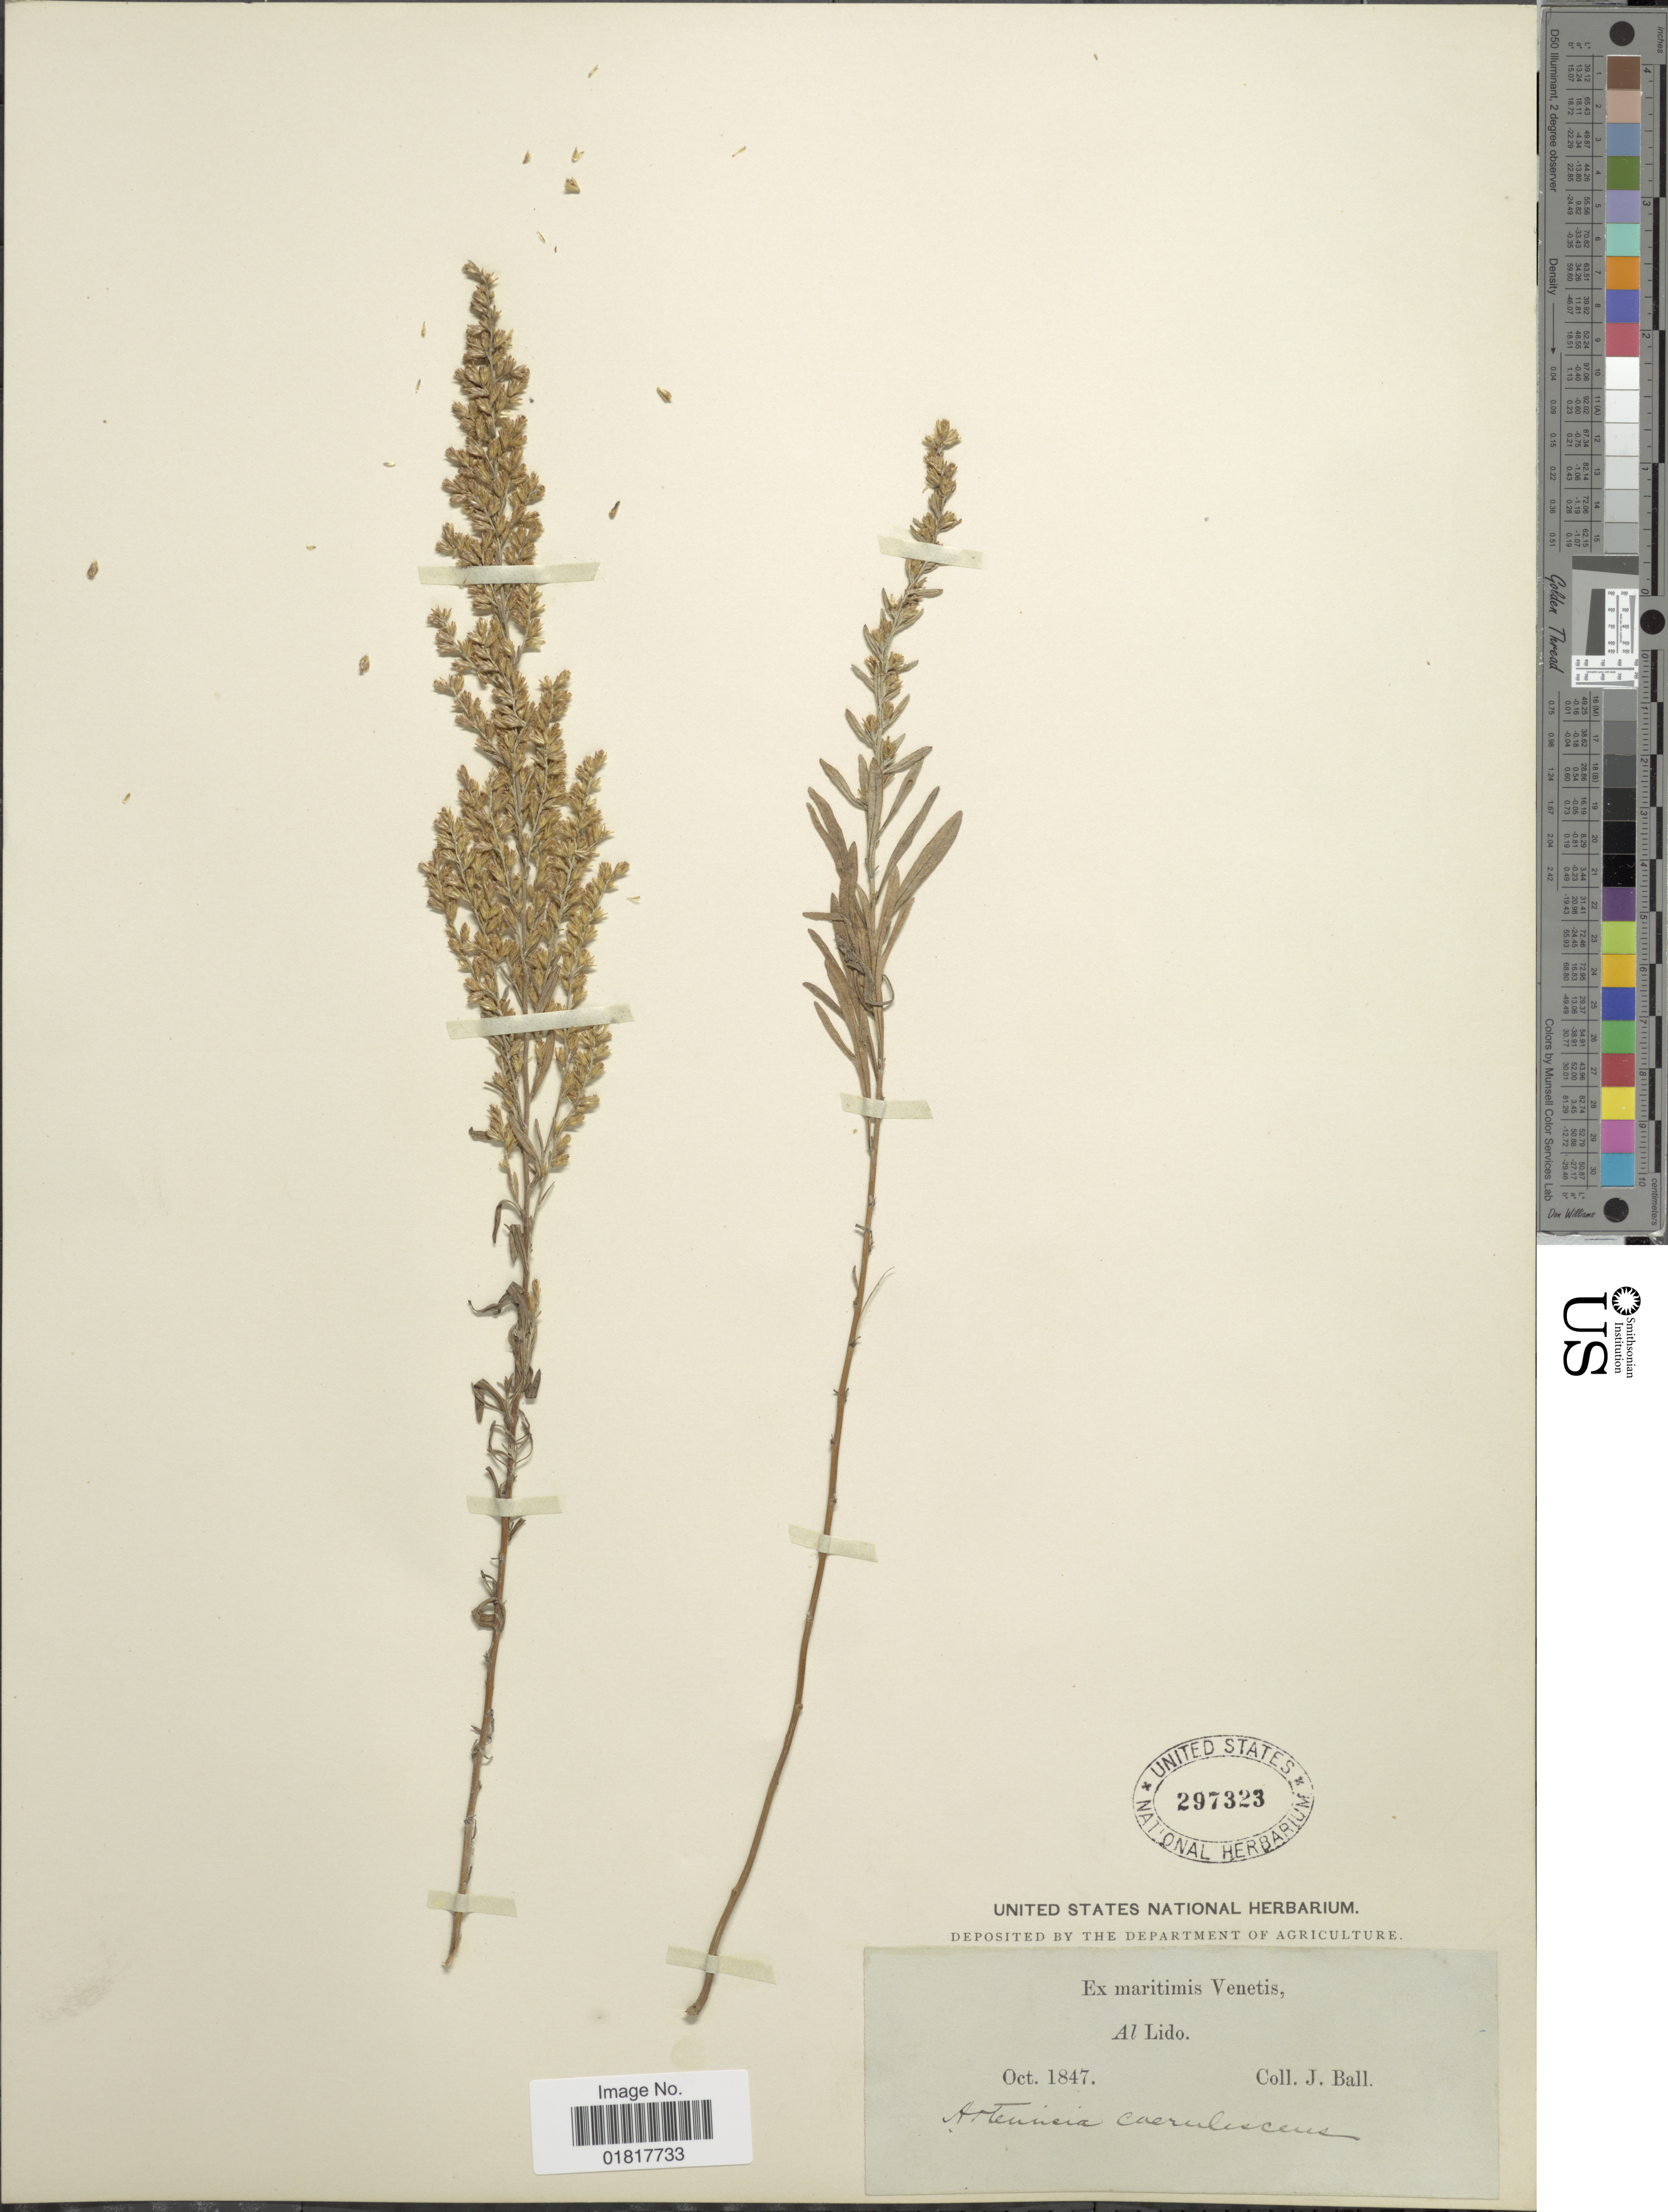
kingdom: Plantae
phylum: Tracheophyta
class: Magnoliopsida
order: Asterales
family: Asteraceae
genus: Artemisia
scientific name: Artemisia caerulescens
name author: L.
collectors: J. Ball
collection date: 1847-10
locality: Al Lido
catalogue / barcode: US 297323